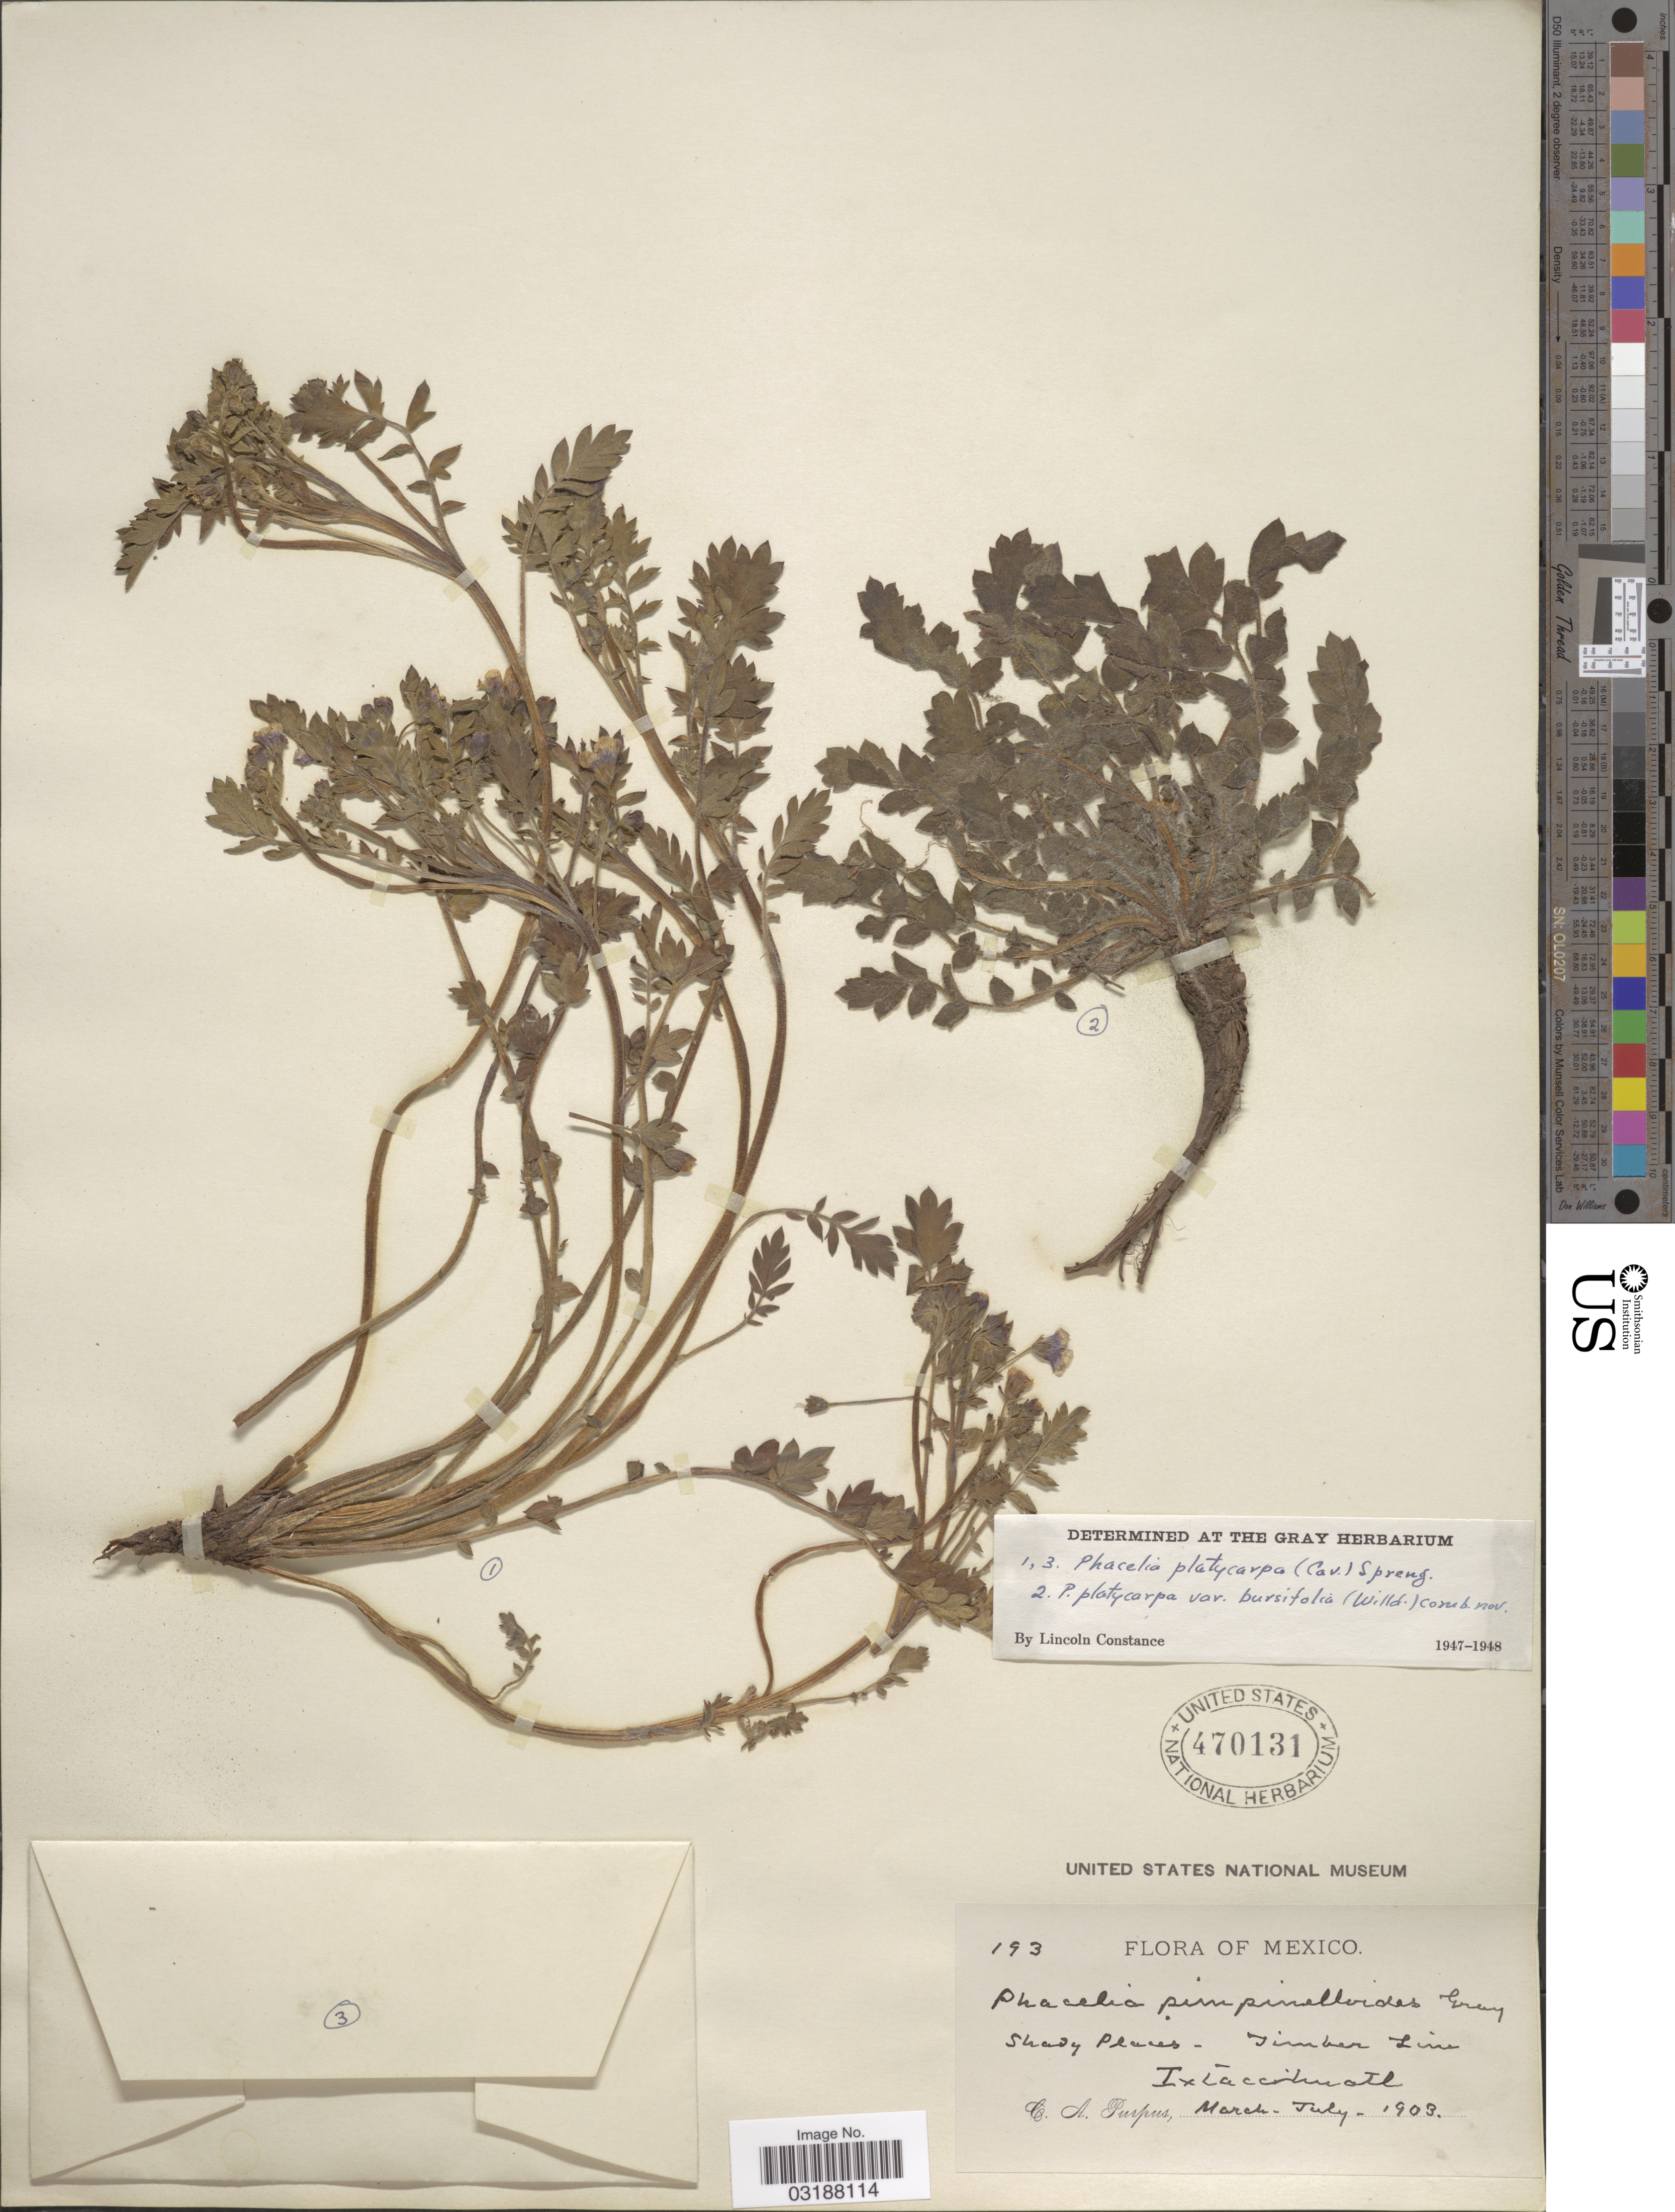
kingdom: Plantae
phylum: Tracheophyta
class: Magnoliopsida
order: Boraginales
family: Hydrophyllaceae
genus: Phacelia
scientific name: Phacelia platycarpa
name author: (Cav.) Spreng.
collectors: C. A. Purpus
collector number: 193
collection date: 1903-03/1903-07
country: Mexico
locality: Ixtaccihuatl.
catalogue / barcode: US 470131